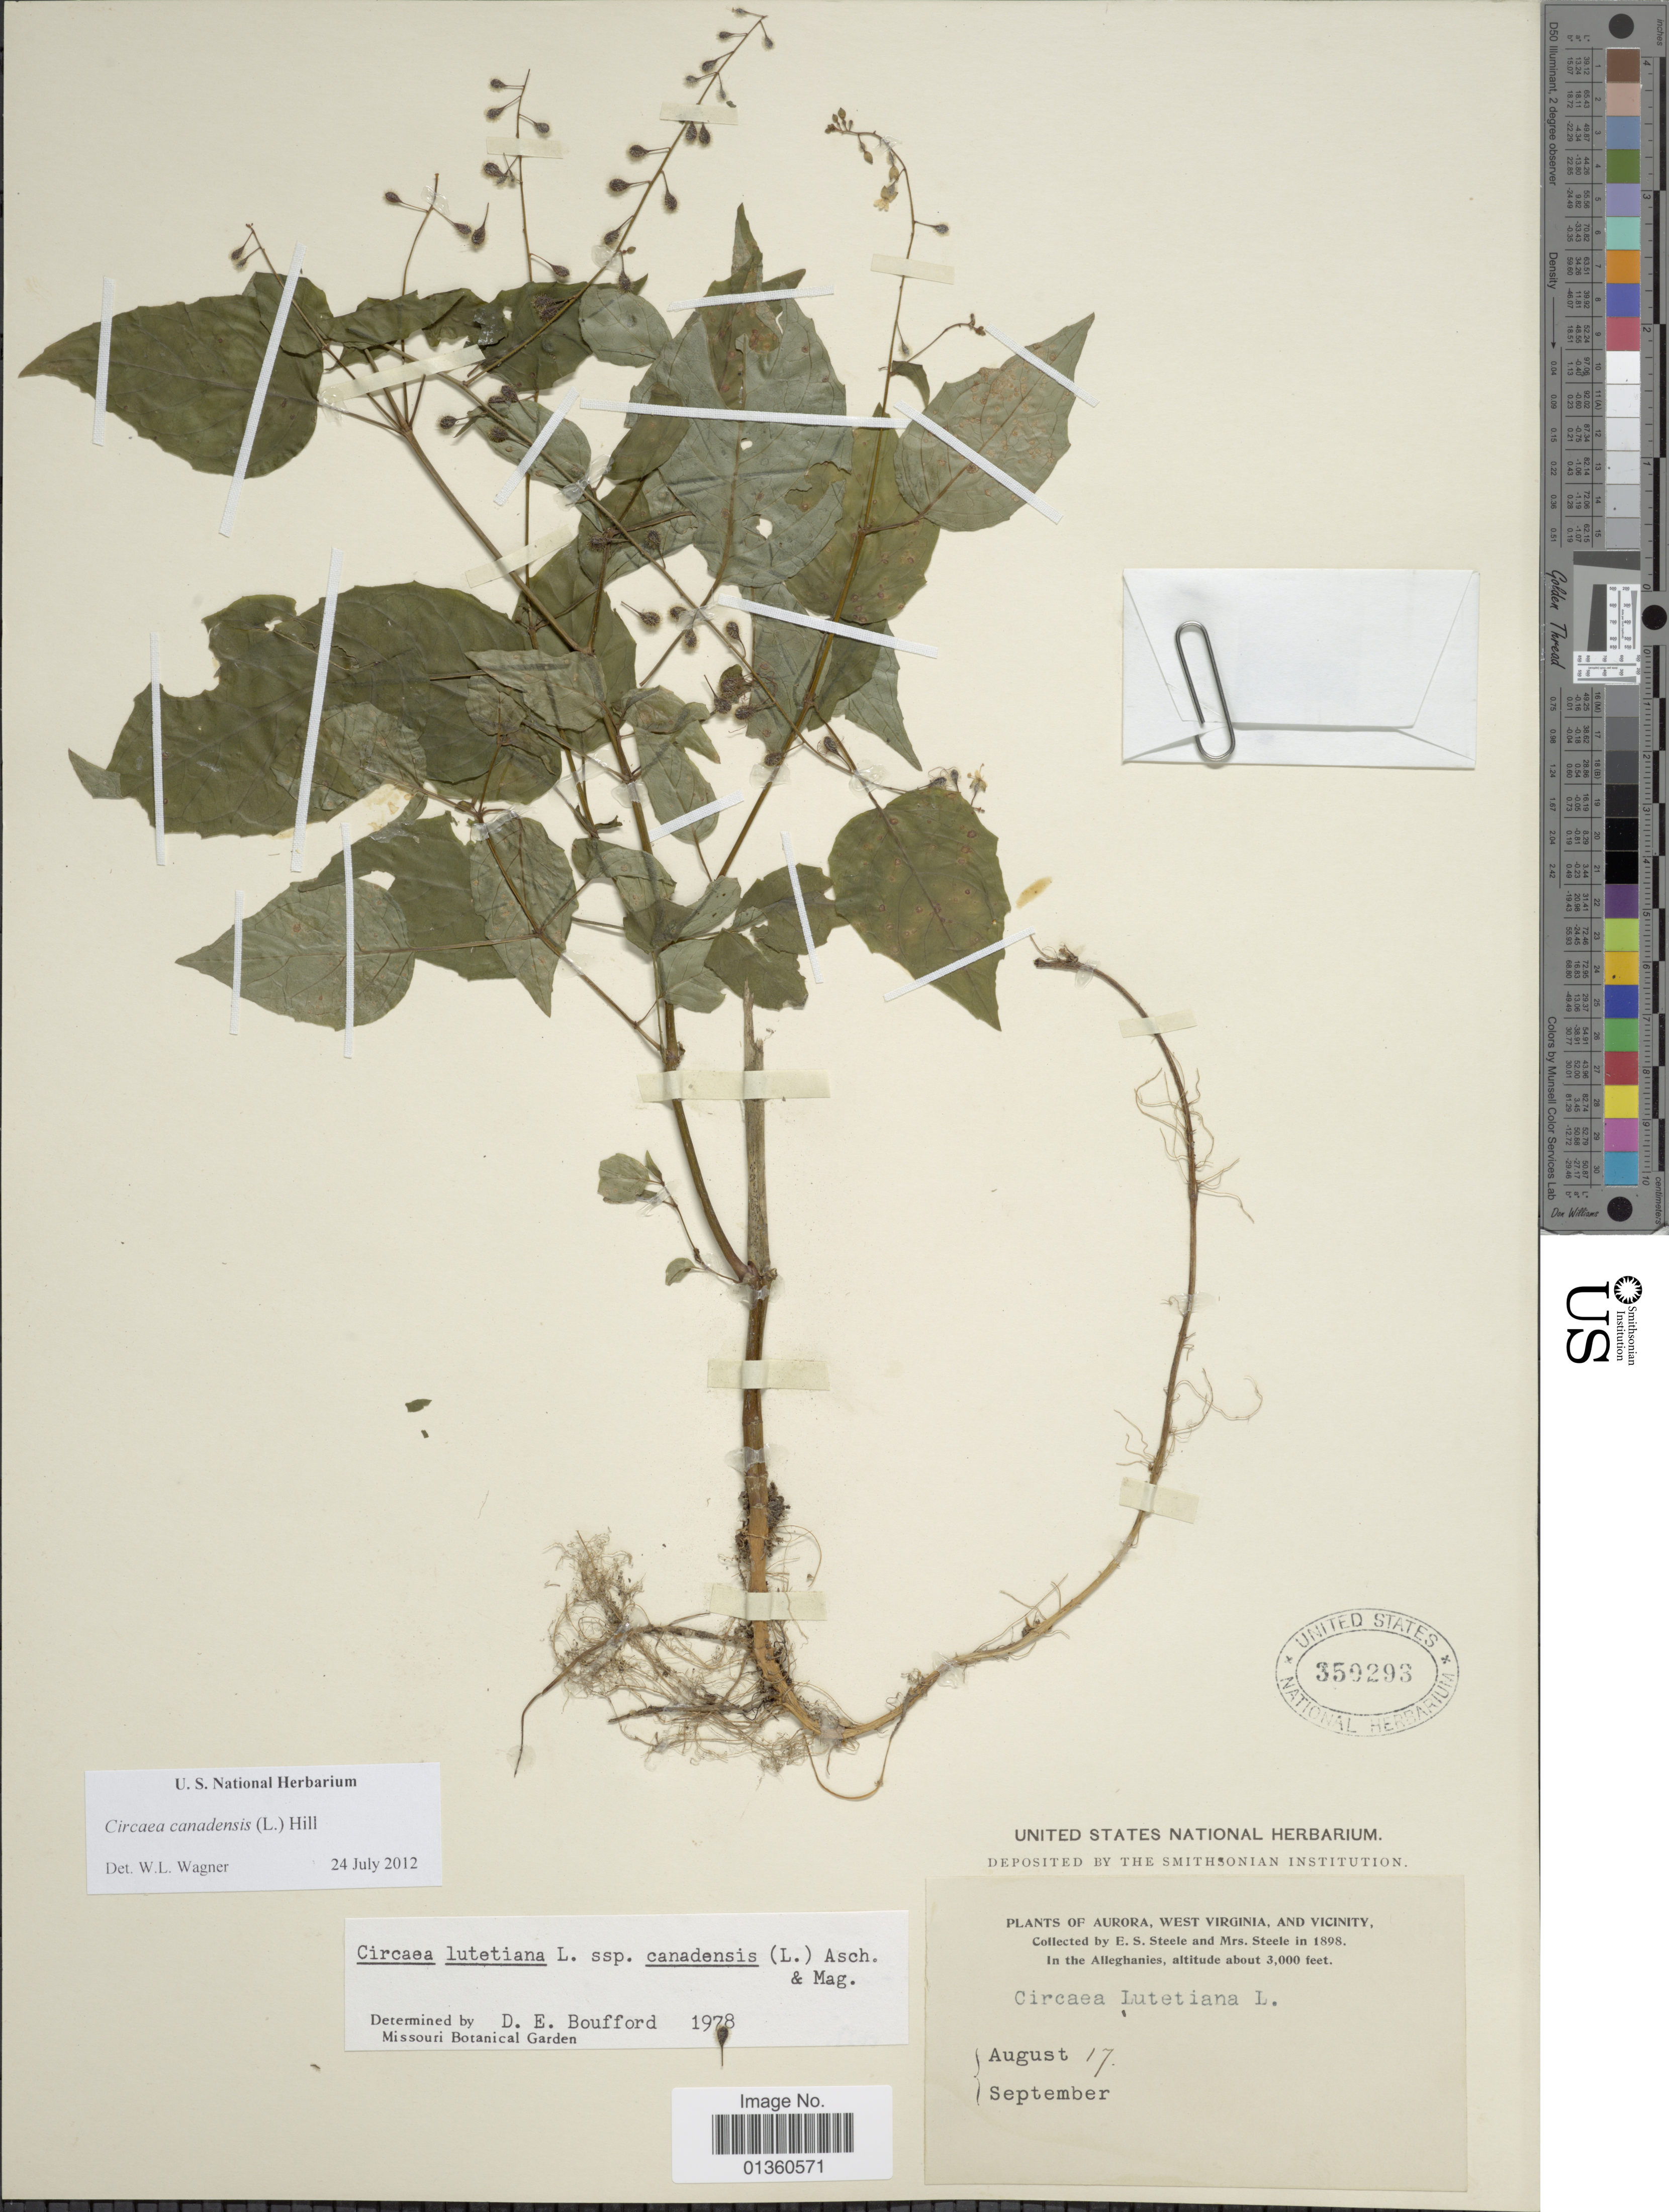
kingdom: Plantae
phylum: Tracheophyta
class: Magnoliopsida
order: Myrtales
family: Onagraceae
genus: Circaea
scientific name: Circaea canadensis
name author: (L.) Hill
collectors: E. Steele & Mrs. E. S. Steele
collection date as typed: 1898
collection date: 1898-08-17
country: United States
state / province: West Virginia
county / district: Preston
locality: Aurora, West Virginia, and Vicinity. In the Alleghanies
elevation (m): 914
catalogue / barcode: US 359293